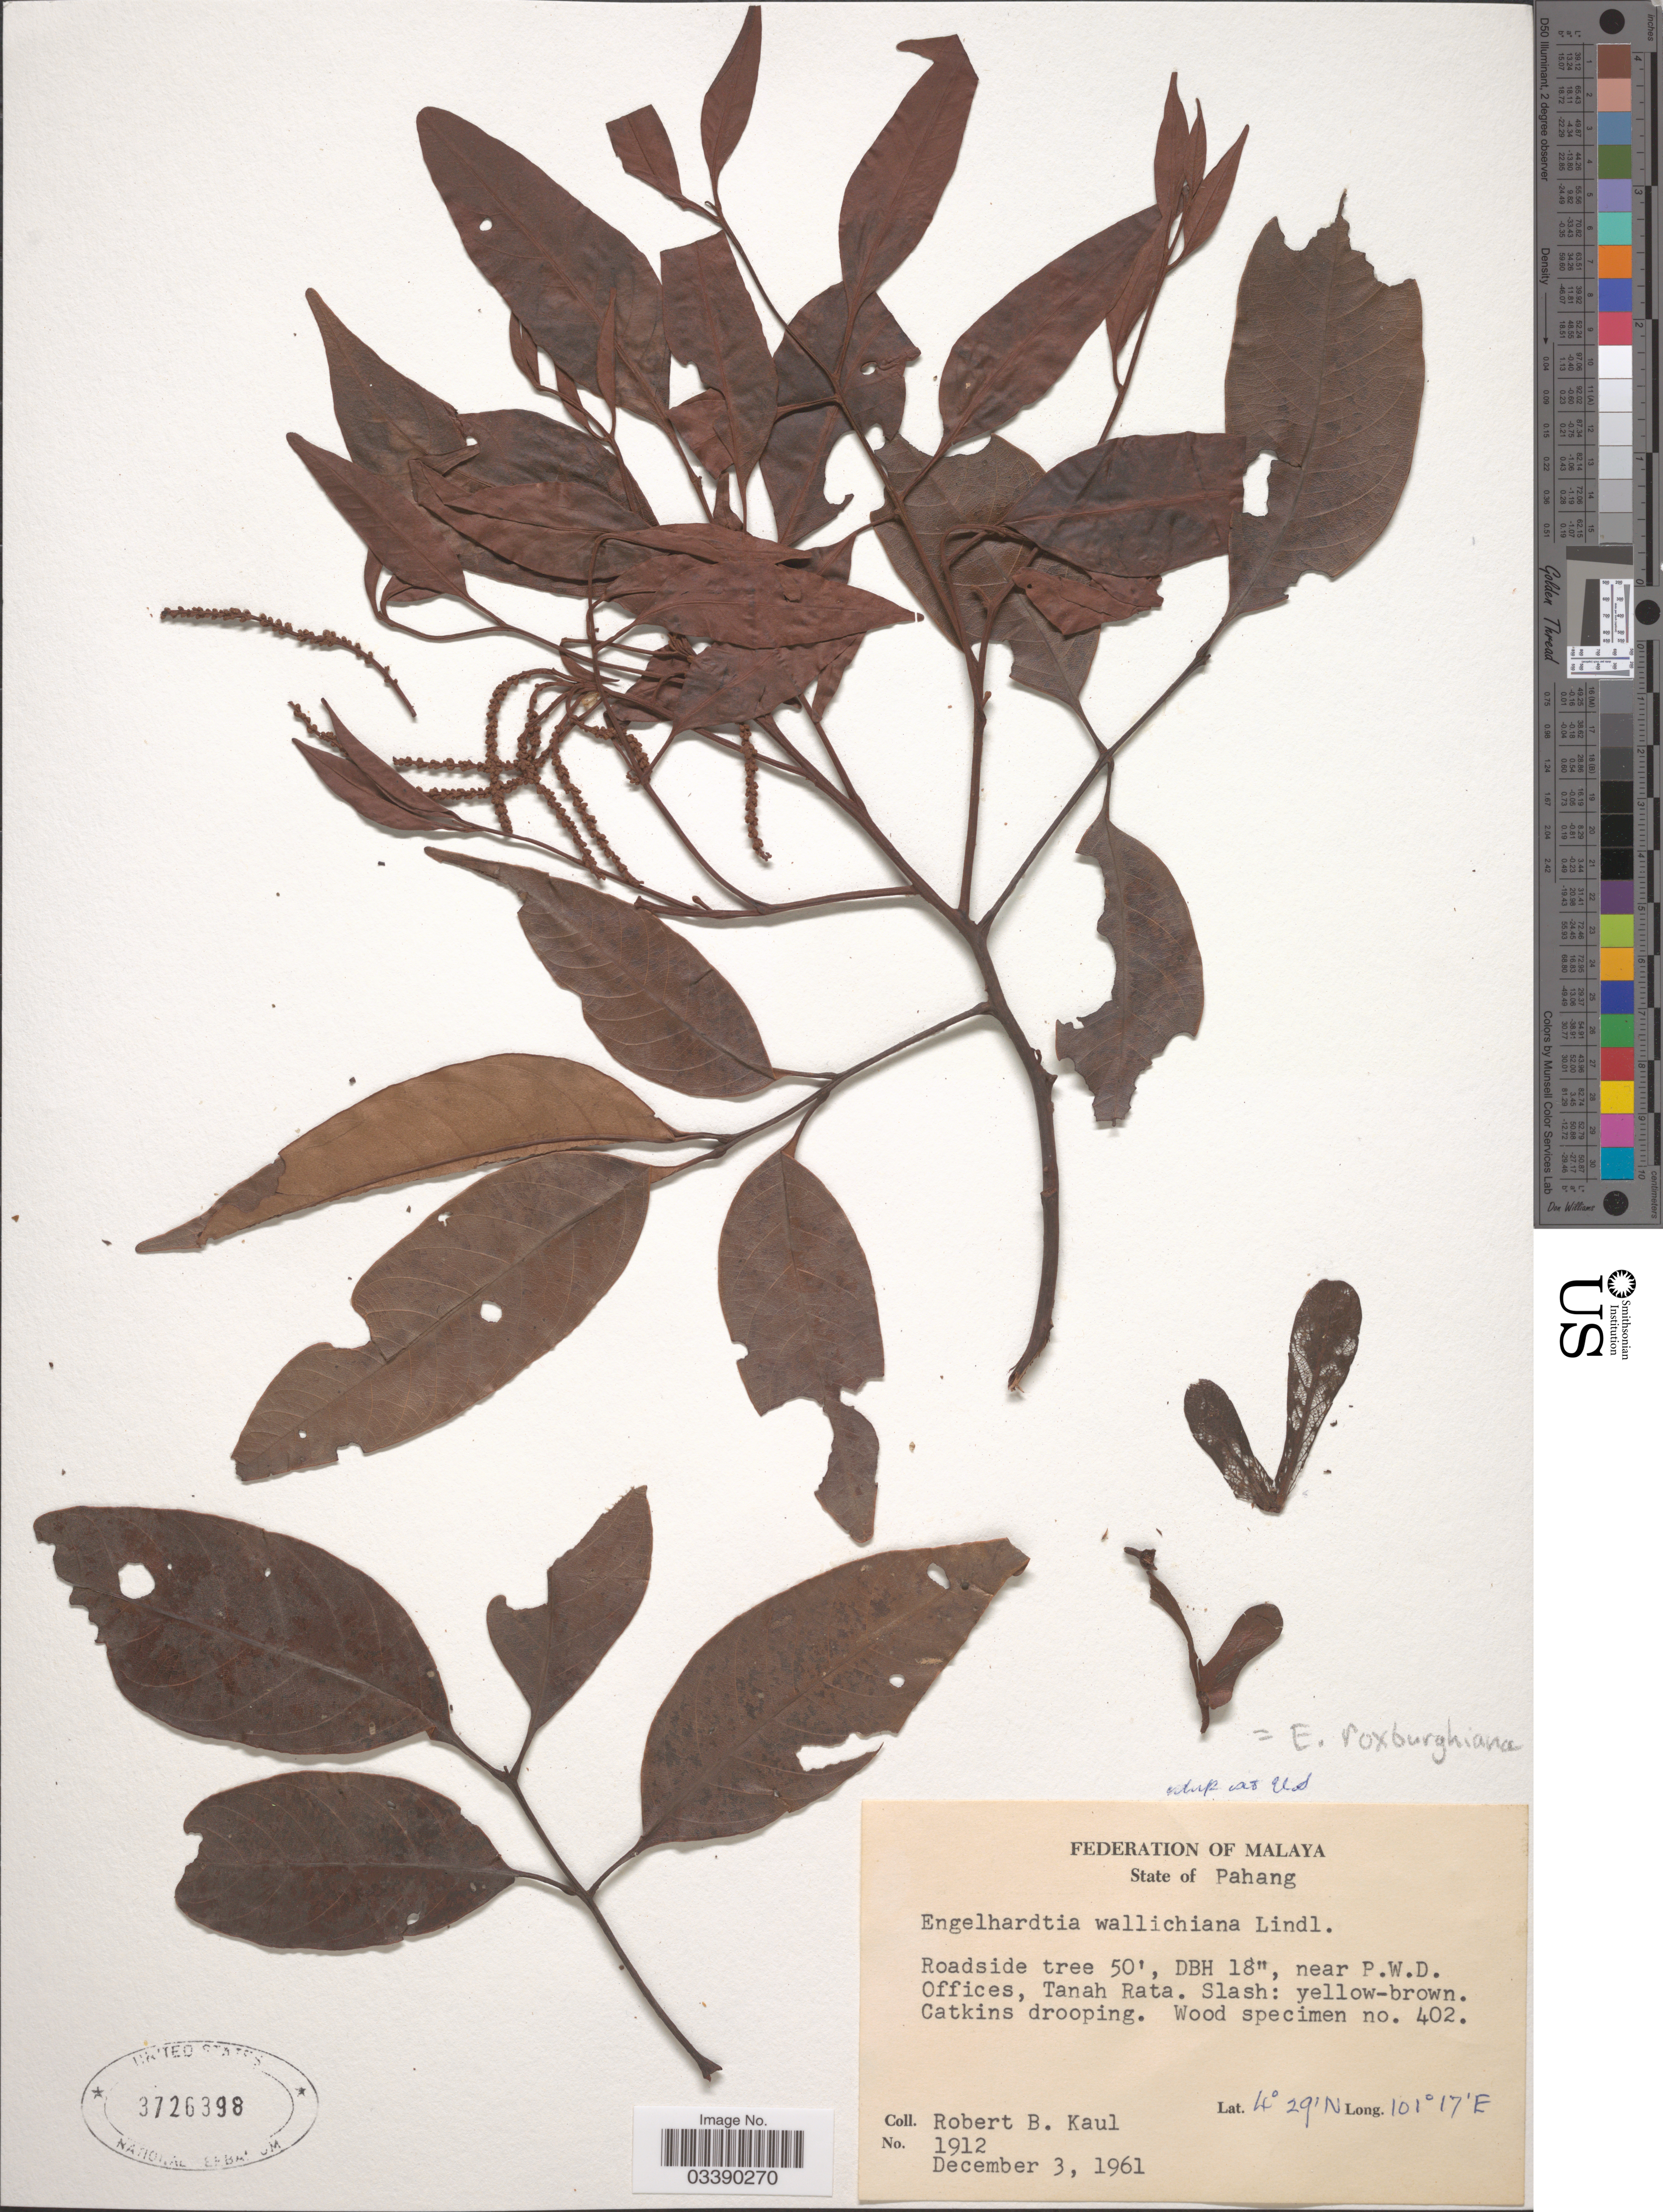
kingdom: Plantae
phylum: Tracheophyta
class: Magnoliopsida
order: Fagales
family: Juglandaceae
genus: Engelhardia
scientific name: Engelhardia roxburghiana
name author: Lindl.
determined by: Strong, Mark T., (BOT), Smithsonian Institution - National Museum of Natural History (UNITED STATES)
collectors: R. Kaul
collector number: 1912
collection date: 1961-12-03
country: Malaysia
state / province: Pahang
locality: Federation of Malaya. Near P.W.D. Offices, Tanah Rata.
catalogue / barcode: US 3726398